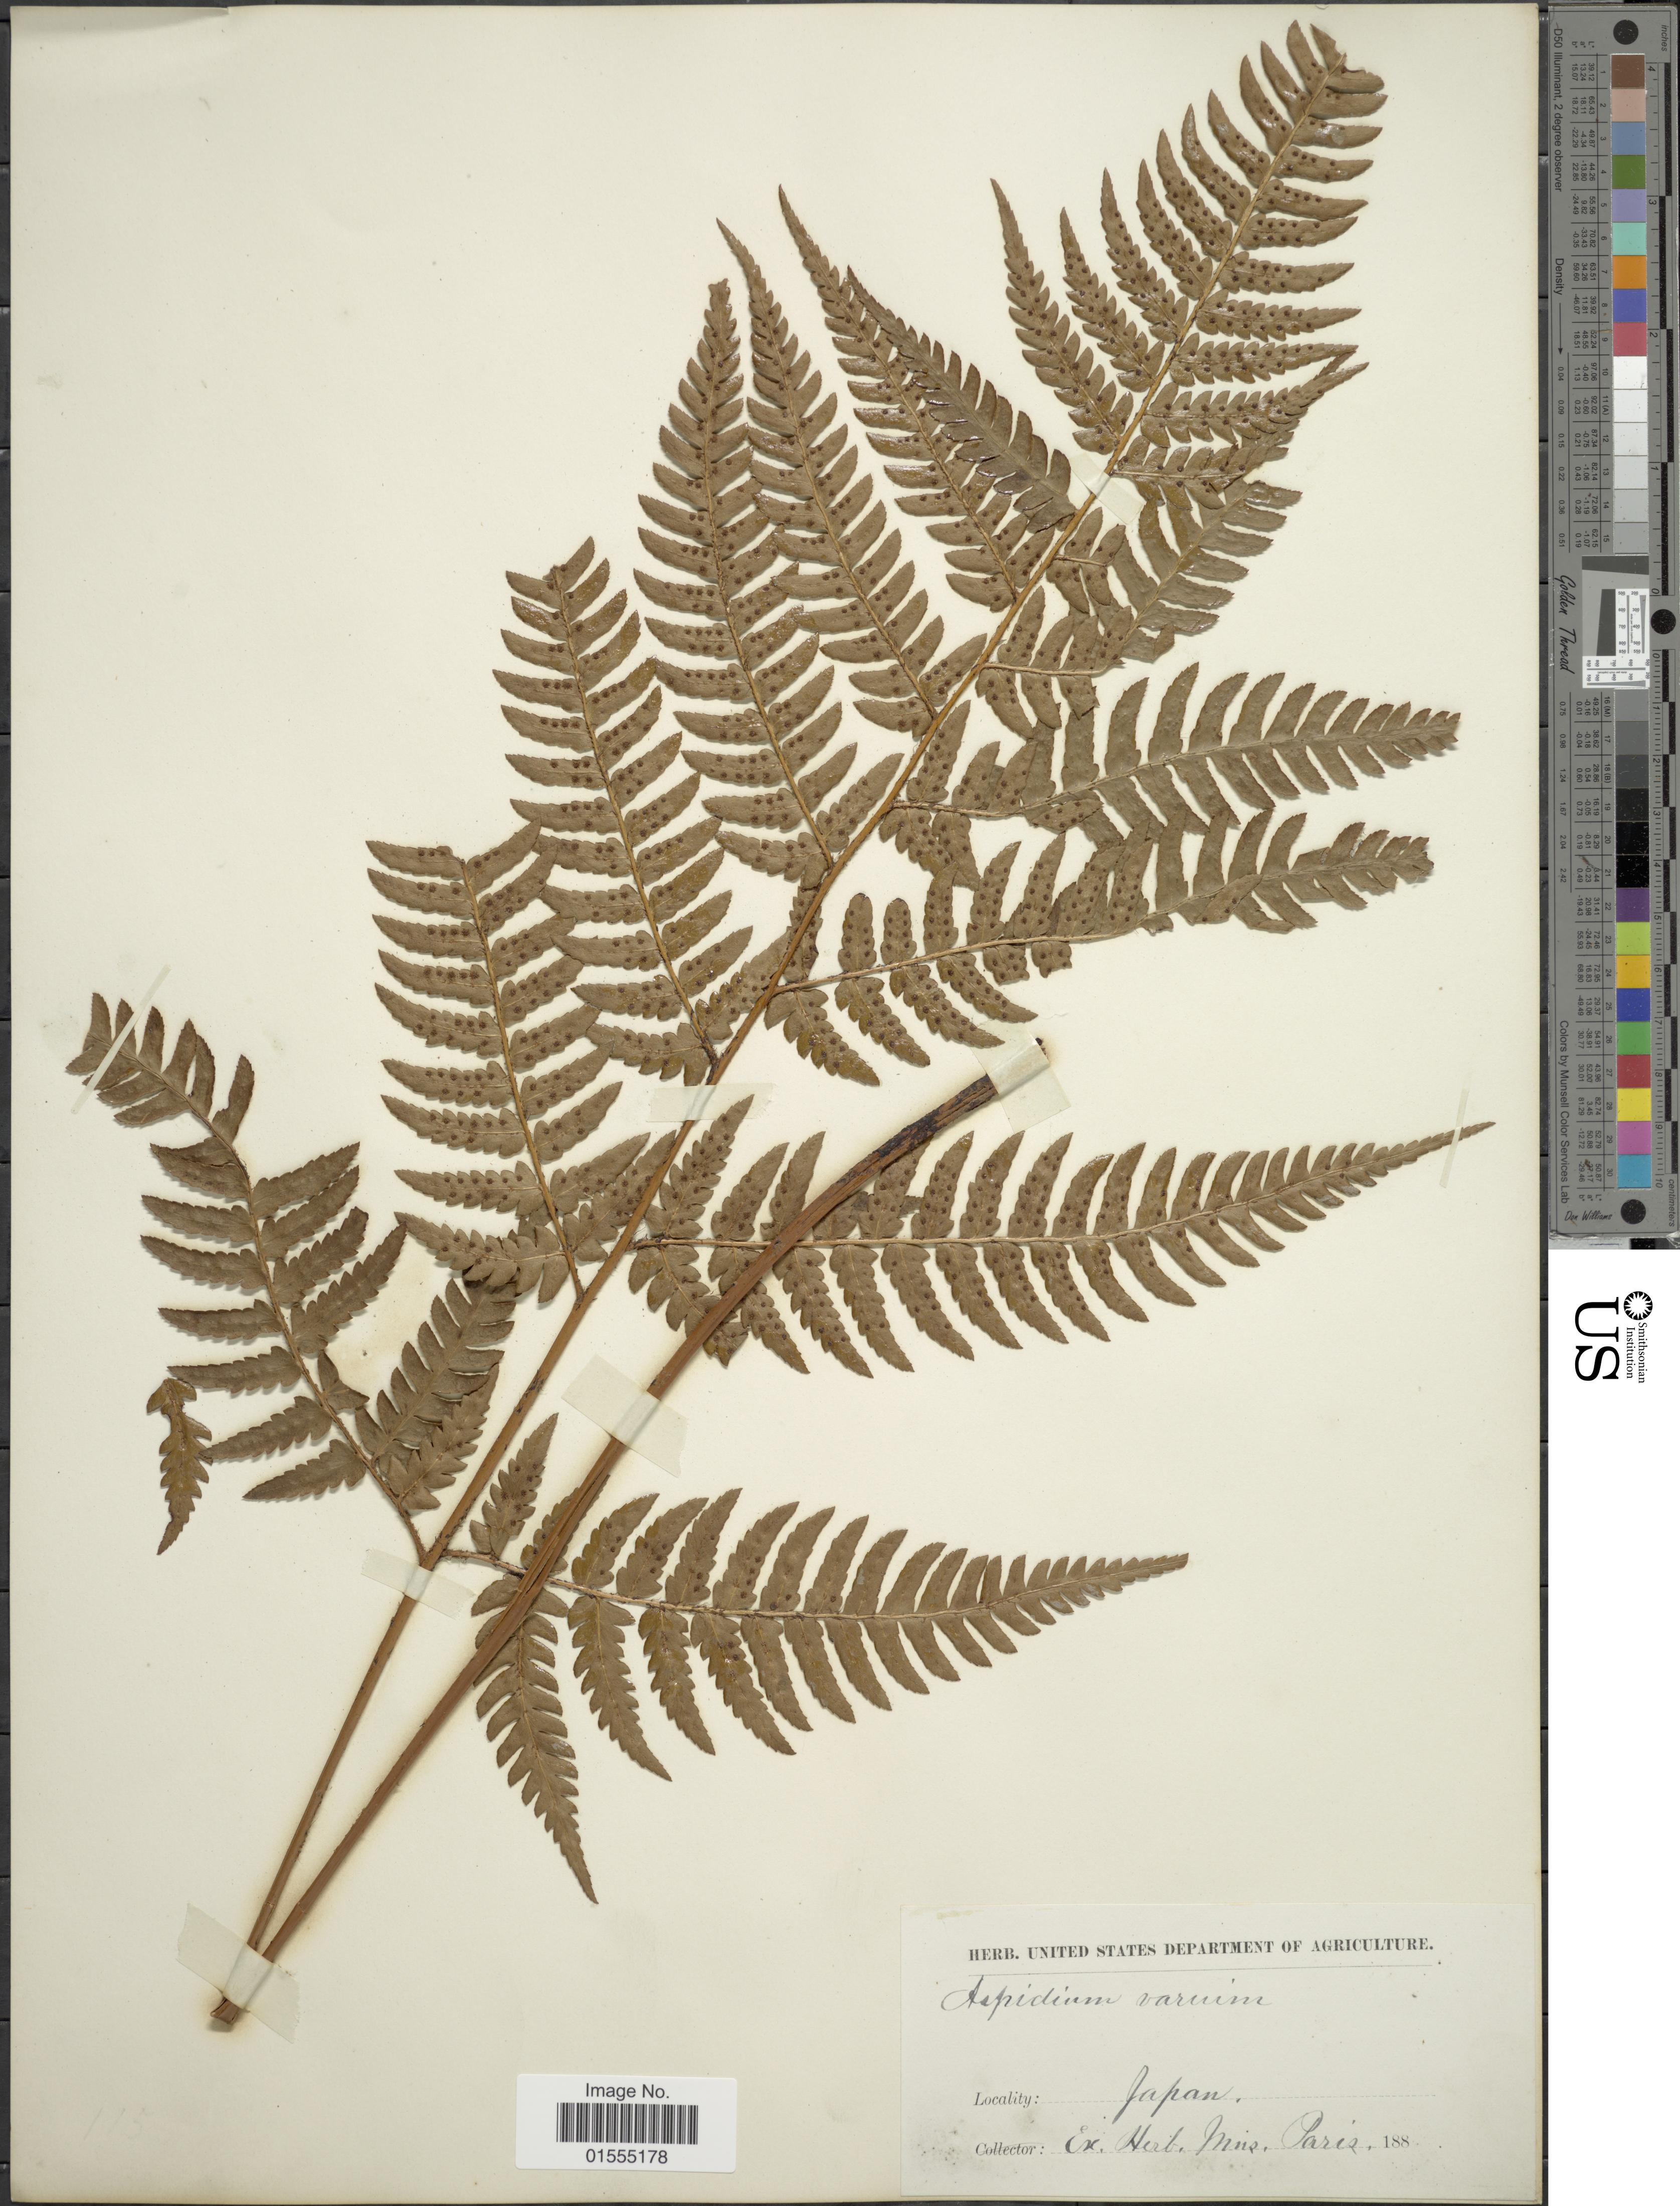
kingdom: Plantae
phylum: Tracheophyta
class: Polypodiopsida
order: Polypodiales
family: Dryopteridaceae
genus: Dryopteris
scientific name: Dryopteris varia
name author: (L.) Kuntze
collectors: ex herb. Mus. Paris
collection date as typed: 188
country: Japan